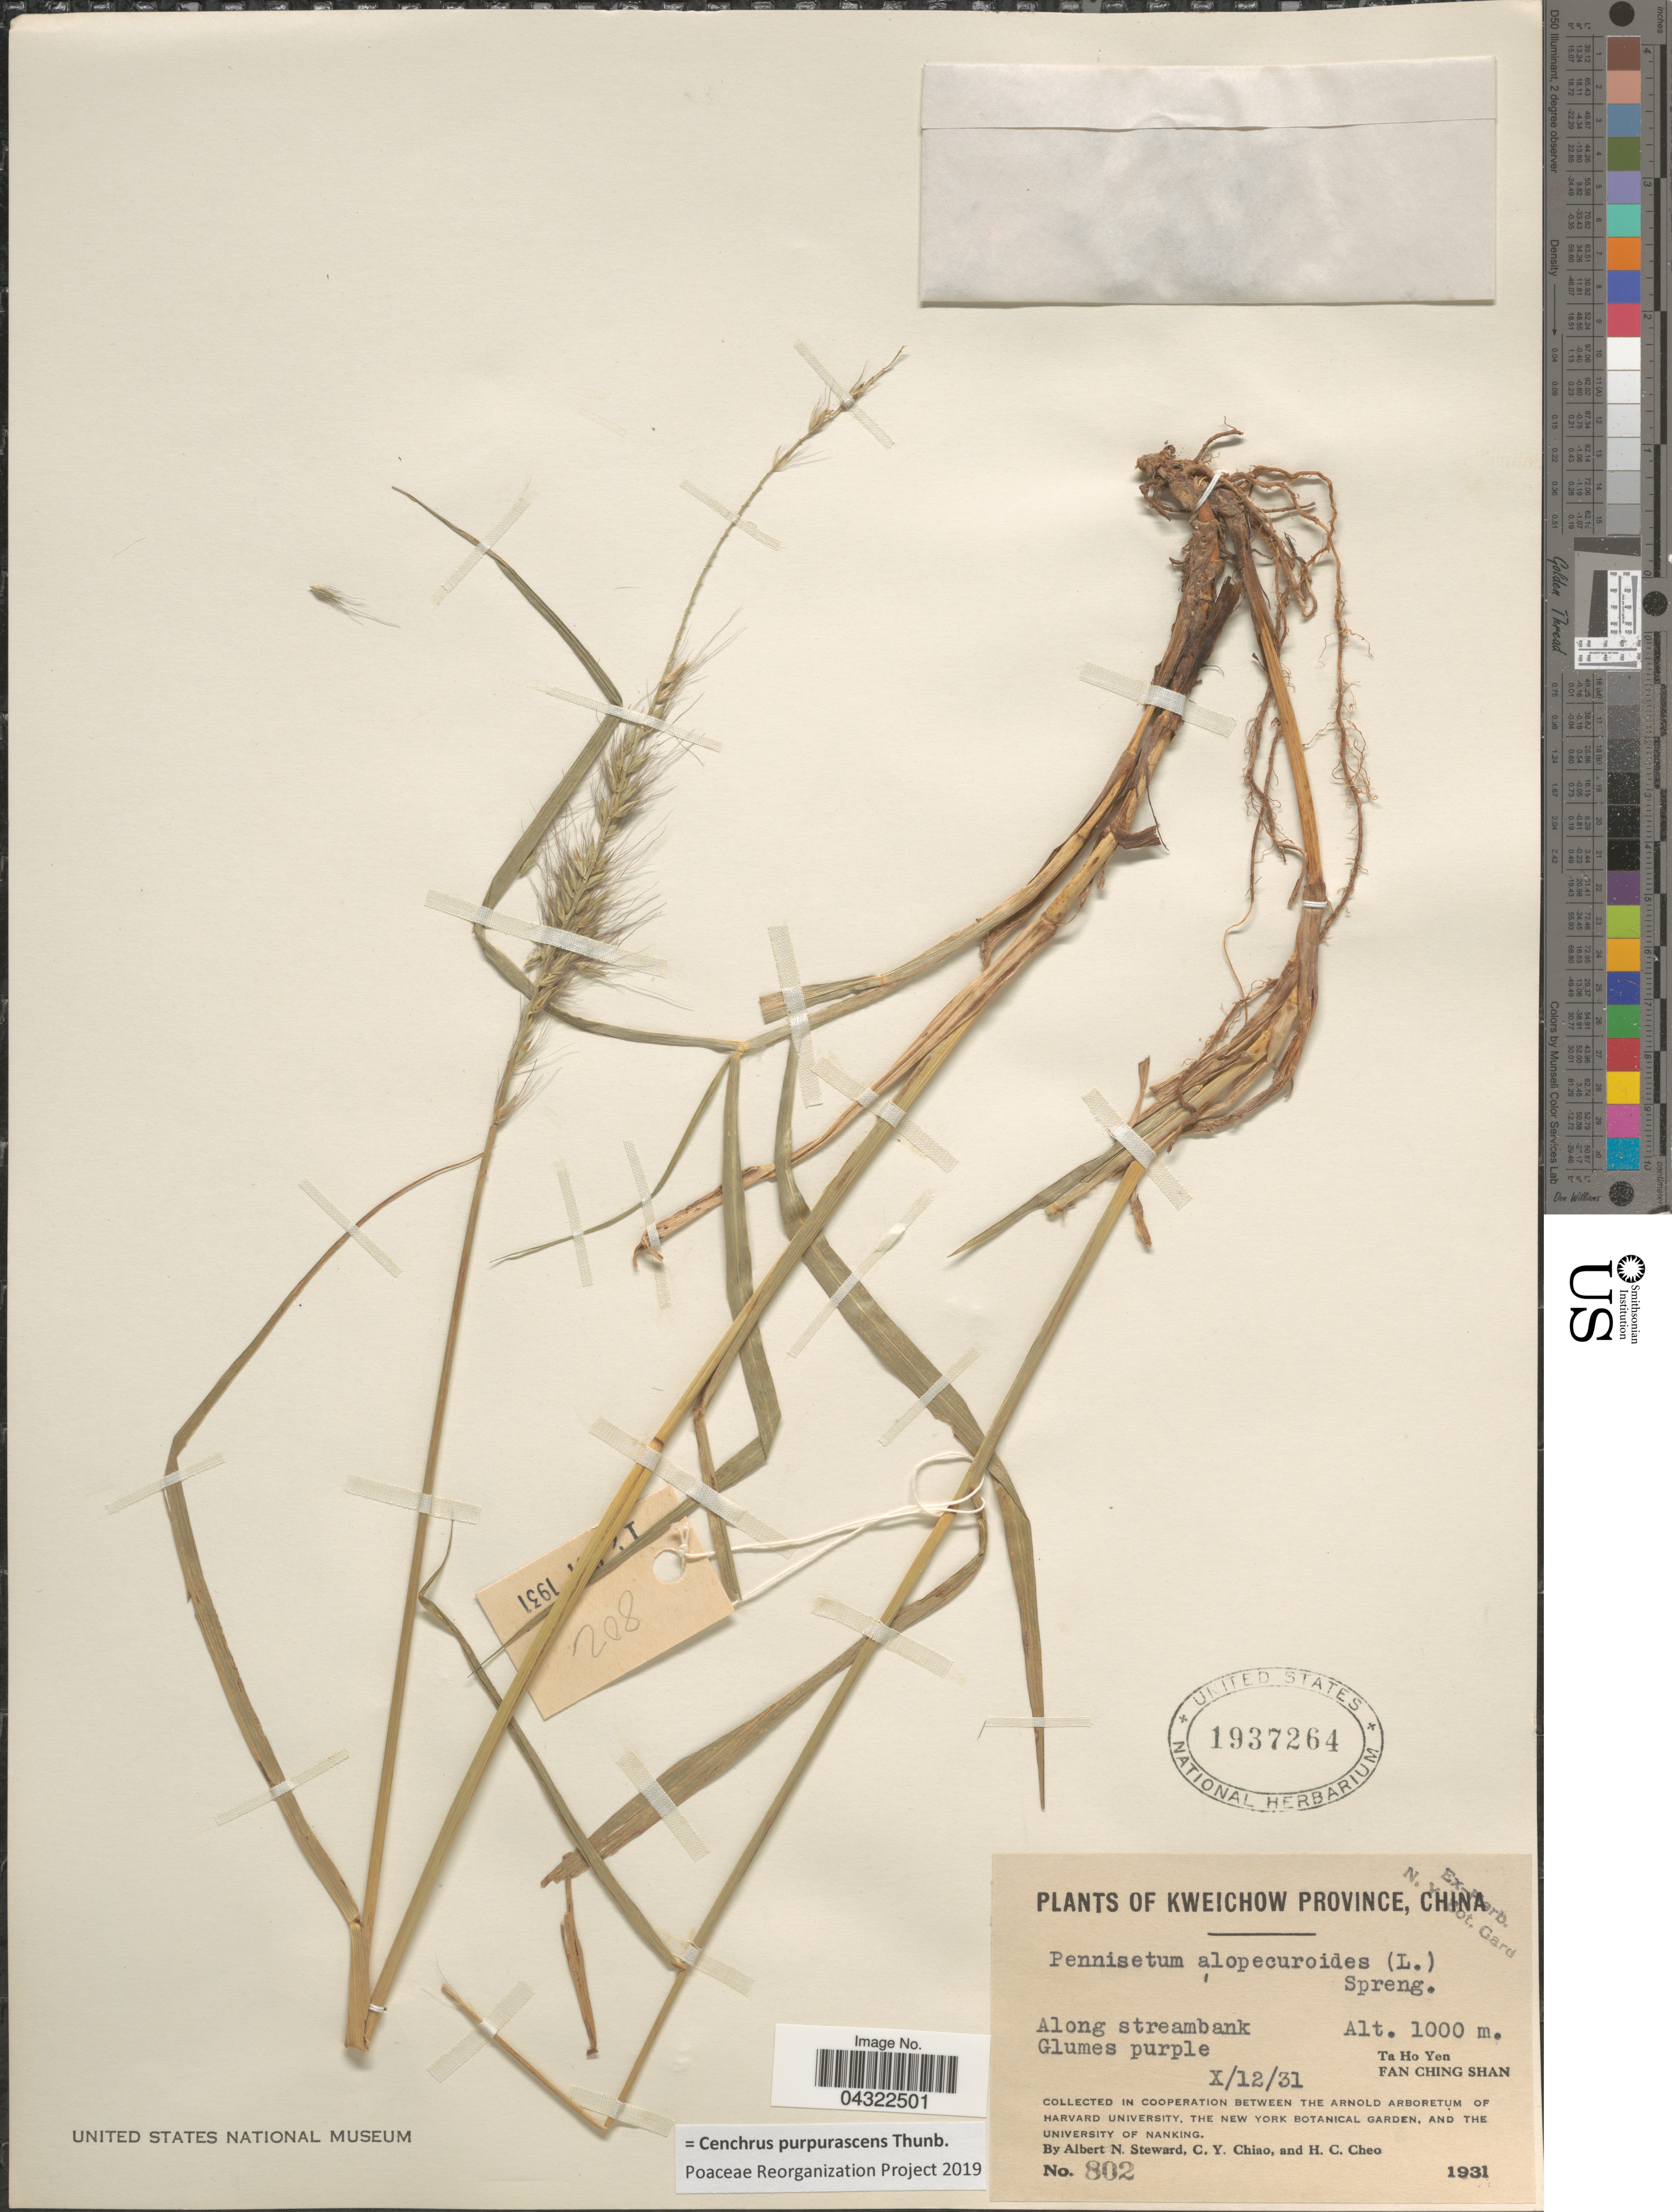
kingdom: Plantae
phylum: Tracheophyta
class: Liliopsida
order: Poales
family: Poaceae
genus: Cenchrus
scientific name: Cenchrus purpurascens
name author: Thunb.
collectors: A. N. Steward, C. Y. Chiao & H. Cheo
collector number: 802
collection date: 1931-10-12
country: China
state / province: Guizhou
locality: Kweichow Province. Along streambank. Ta Ho Yen. Fan Ching Shan.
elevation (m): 1000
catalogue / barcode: US 1937264